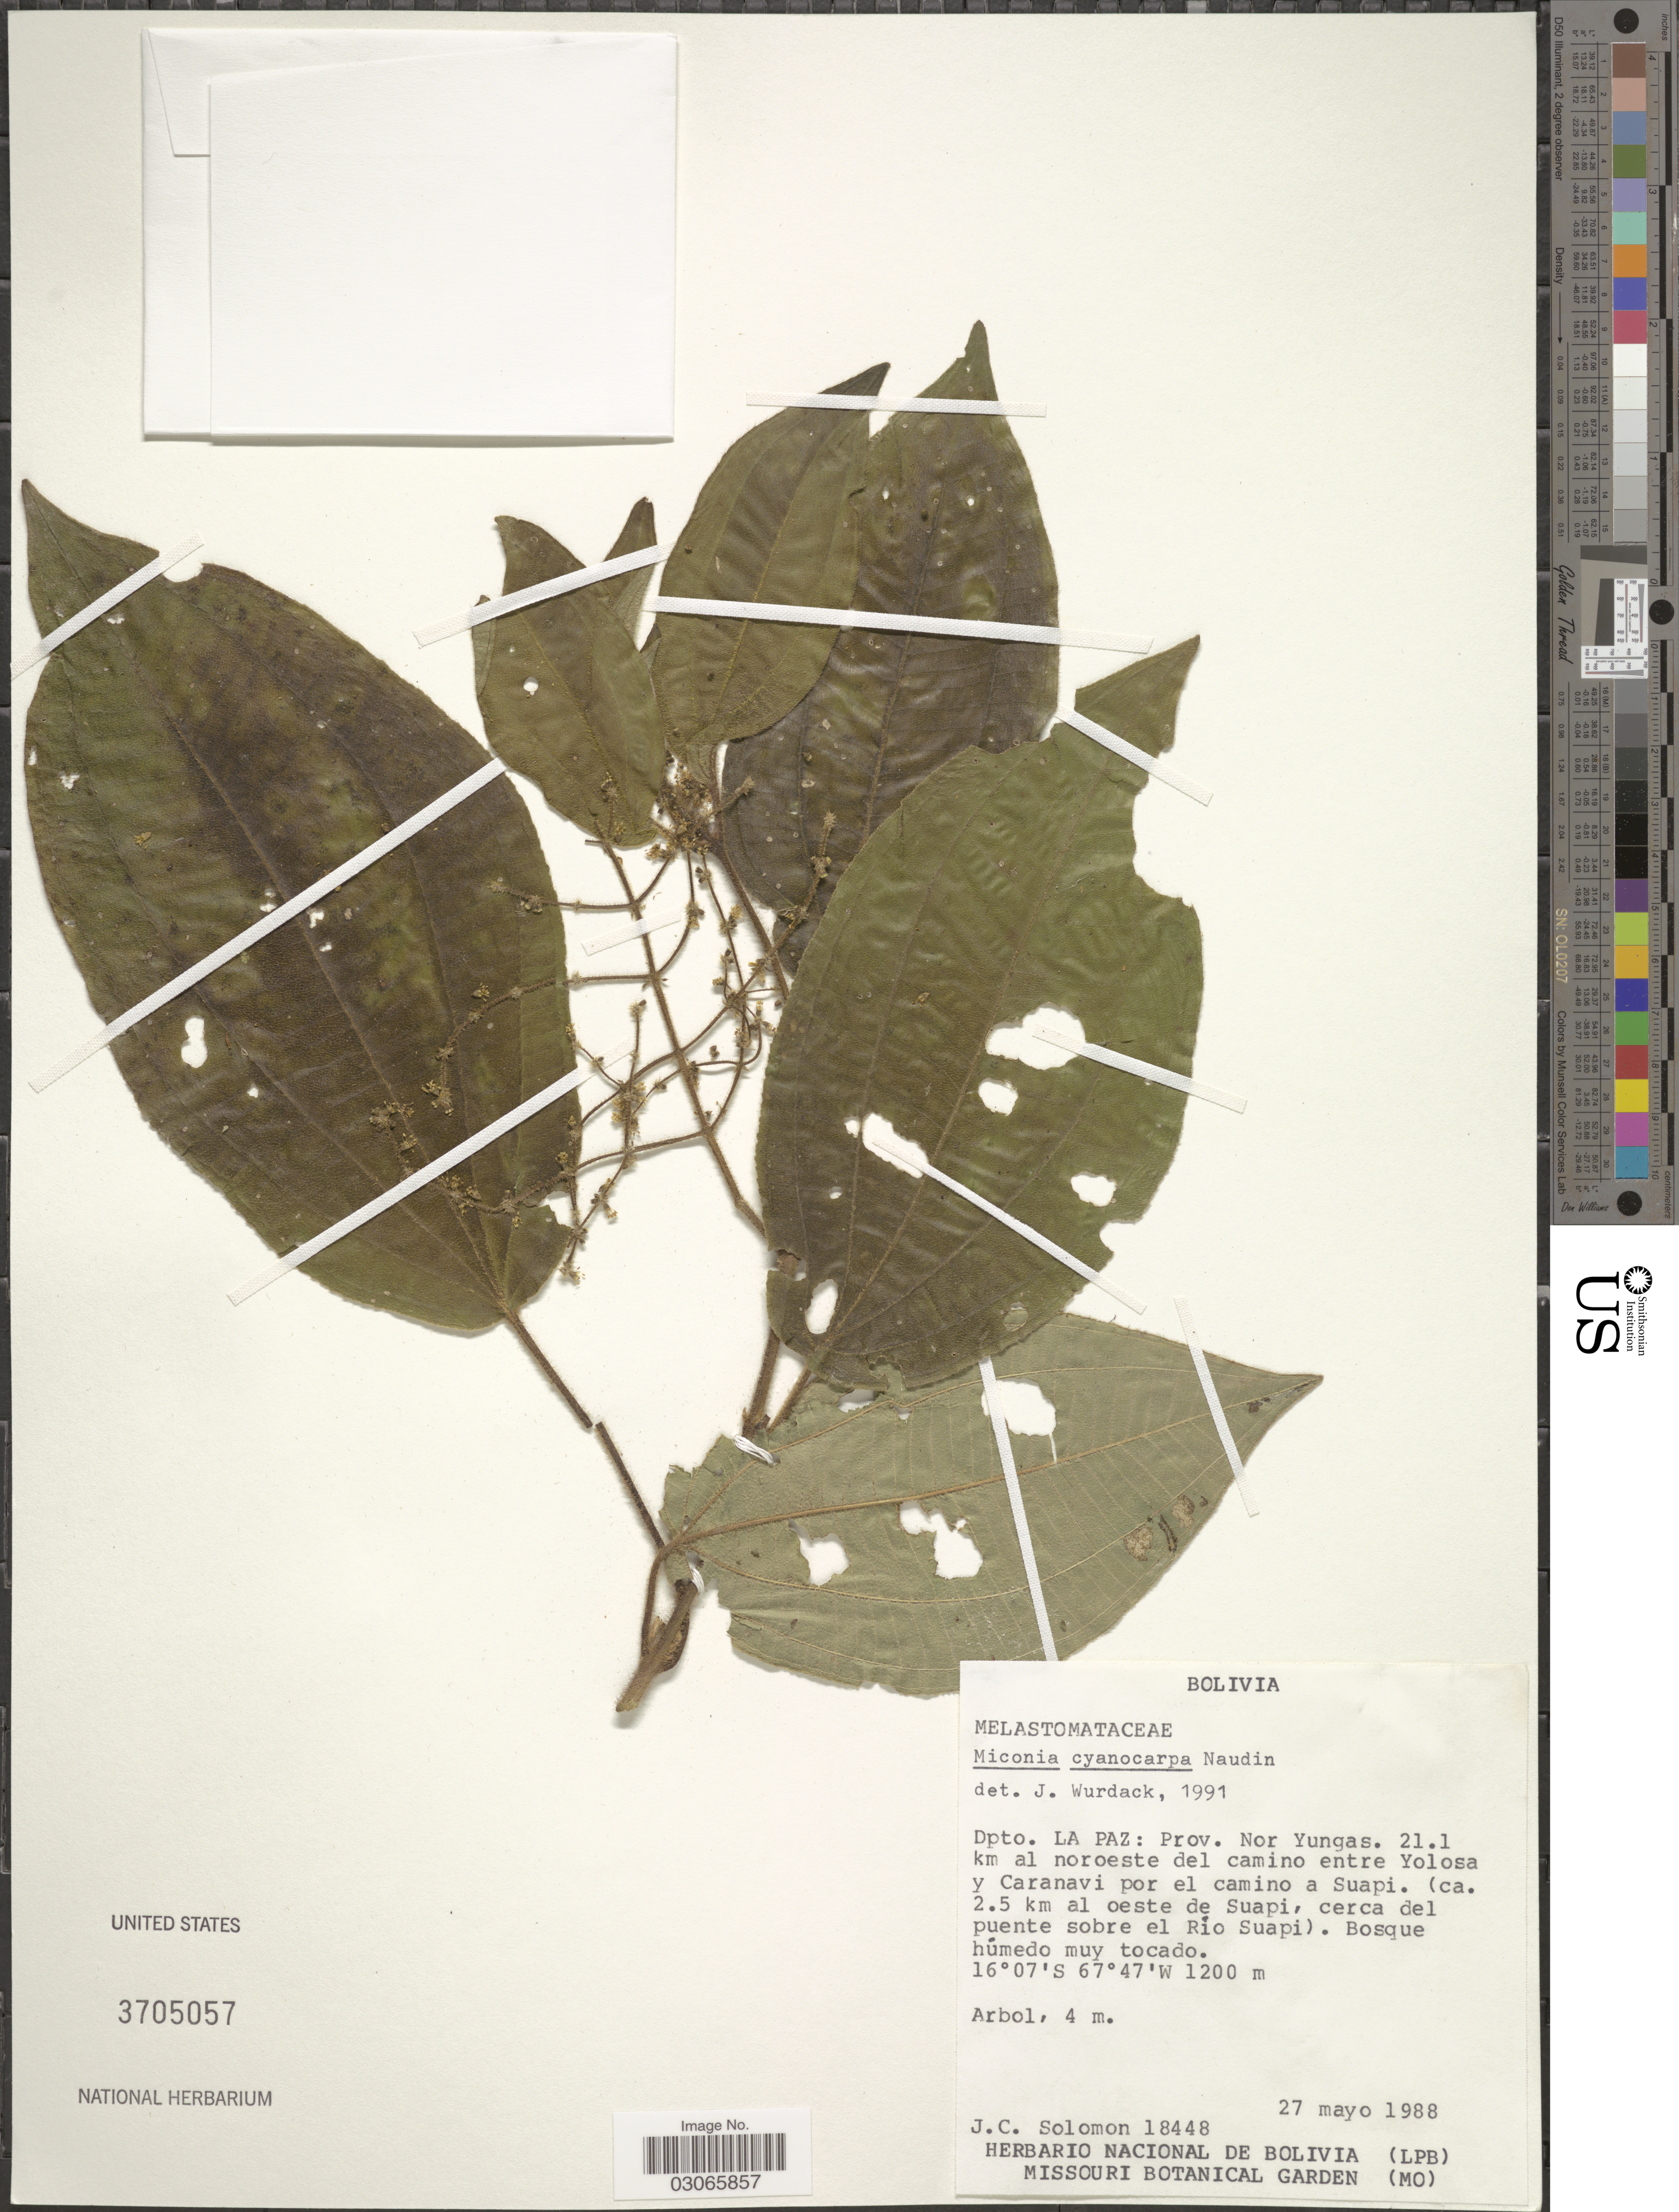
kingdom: Plantae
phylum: Tracheophyta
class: Magnoliopsida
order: Myrtales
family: Melastomataceae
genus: Miconia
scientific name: Miconia cyanocarpa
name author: Naudin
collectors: J. C. Solomon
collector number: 18448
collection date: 1988-05-27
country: Bolivia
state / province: La Paz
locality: Dpto. La Paz: Prov. Nor Yungas, 21.1 km al noroeste del camino entre Yolosa y Caranavi por el camino a Suapi. (ca. 2.5 km al oeste de Suapi, cerca del puente sobre el Río Suapi).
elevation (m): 1200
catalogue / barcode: US 3705057